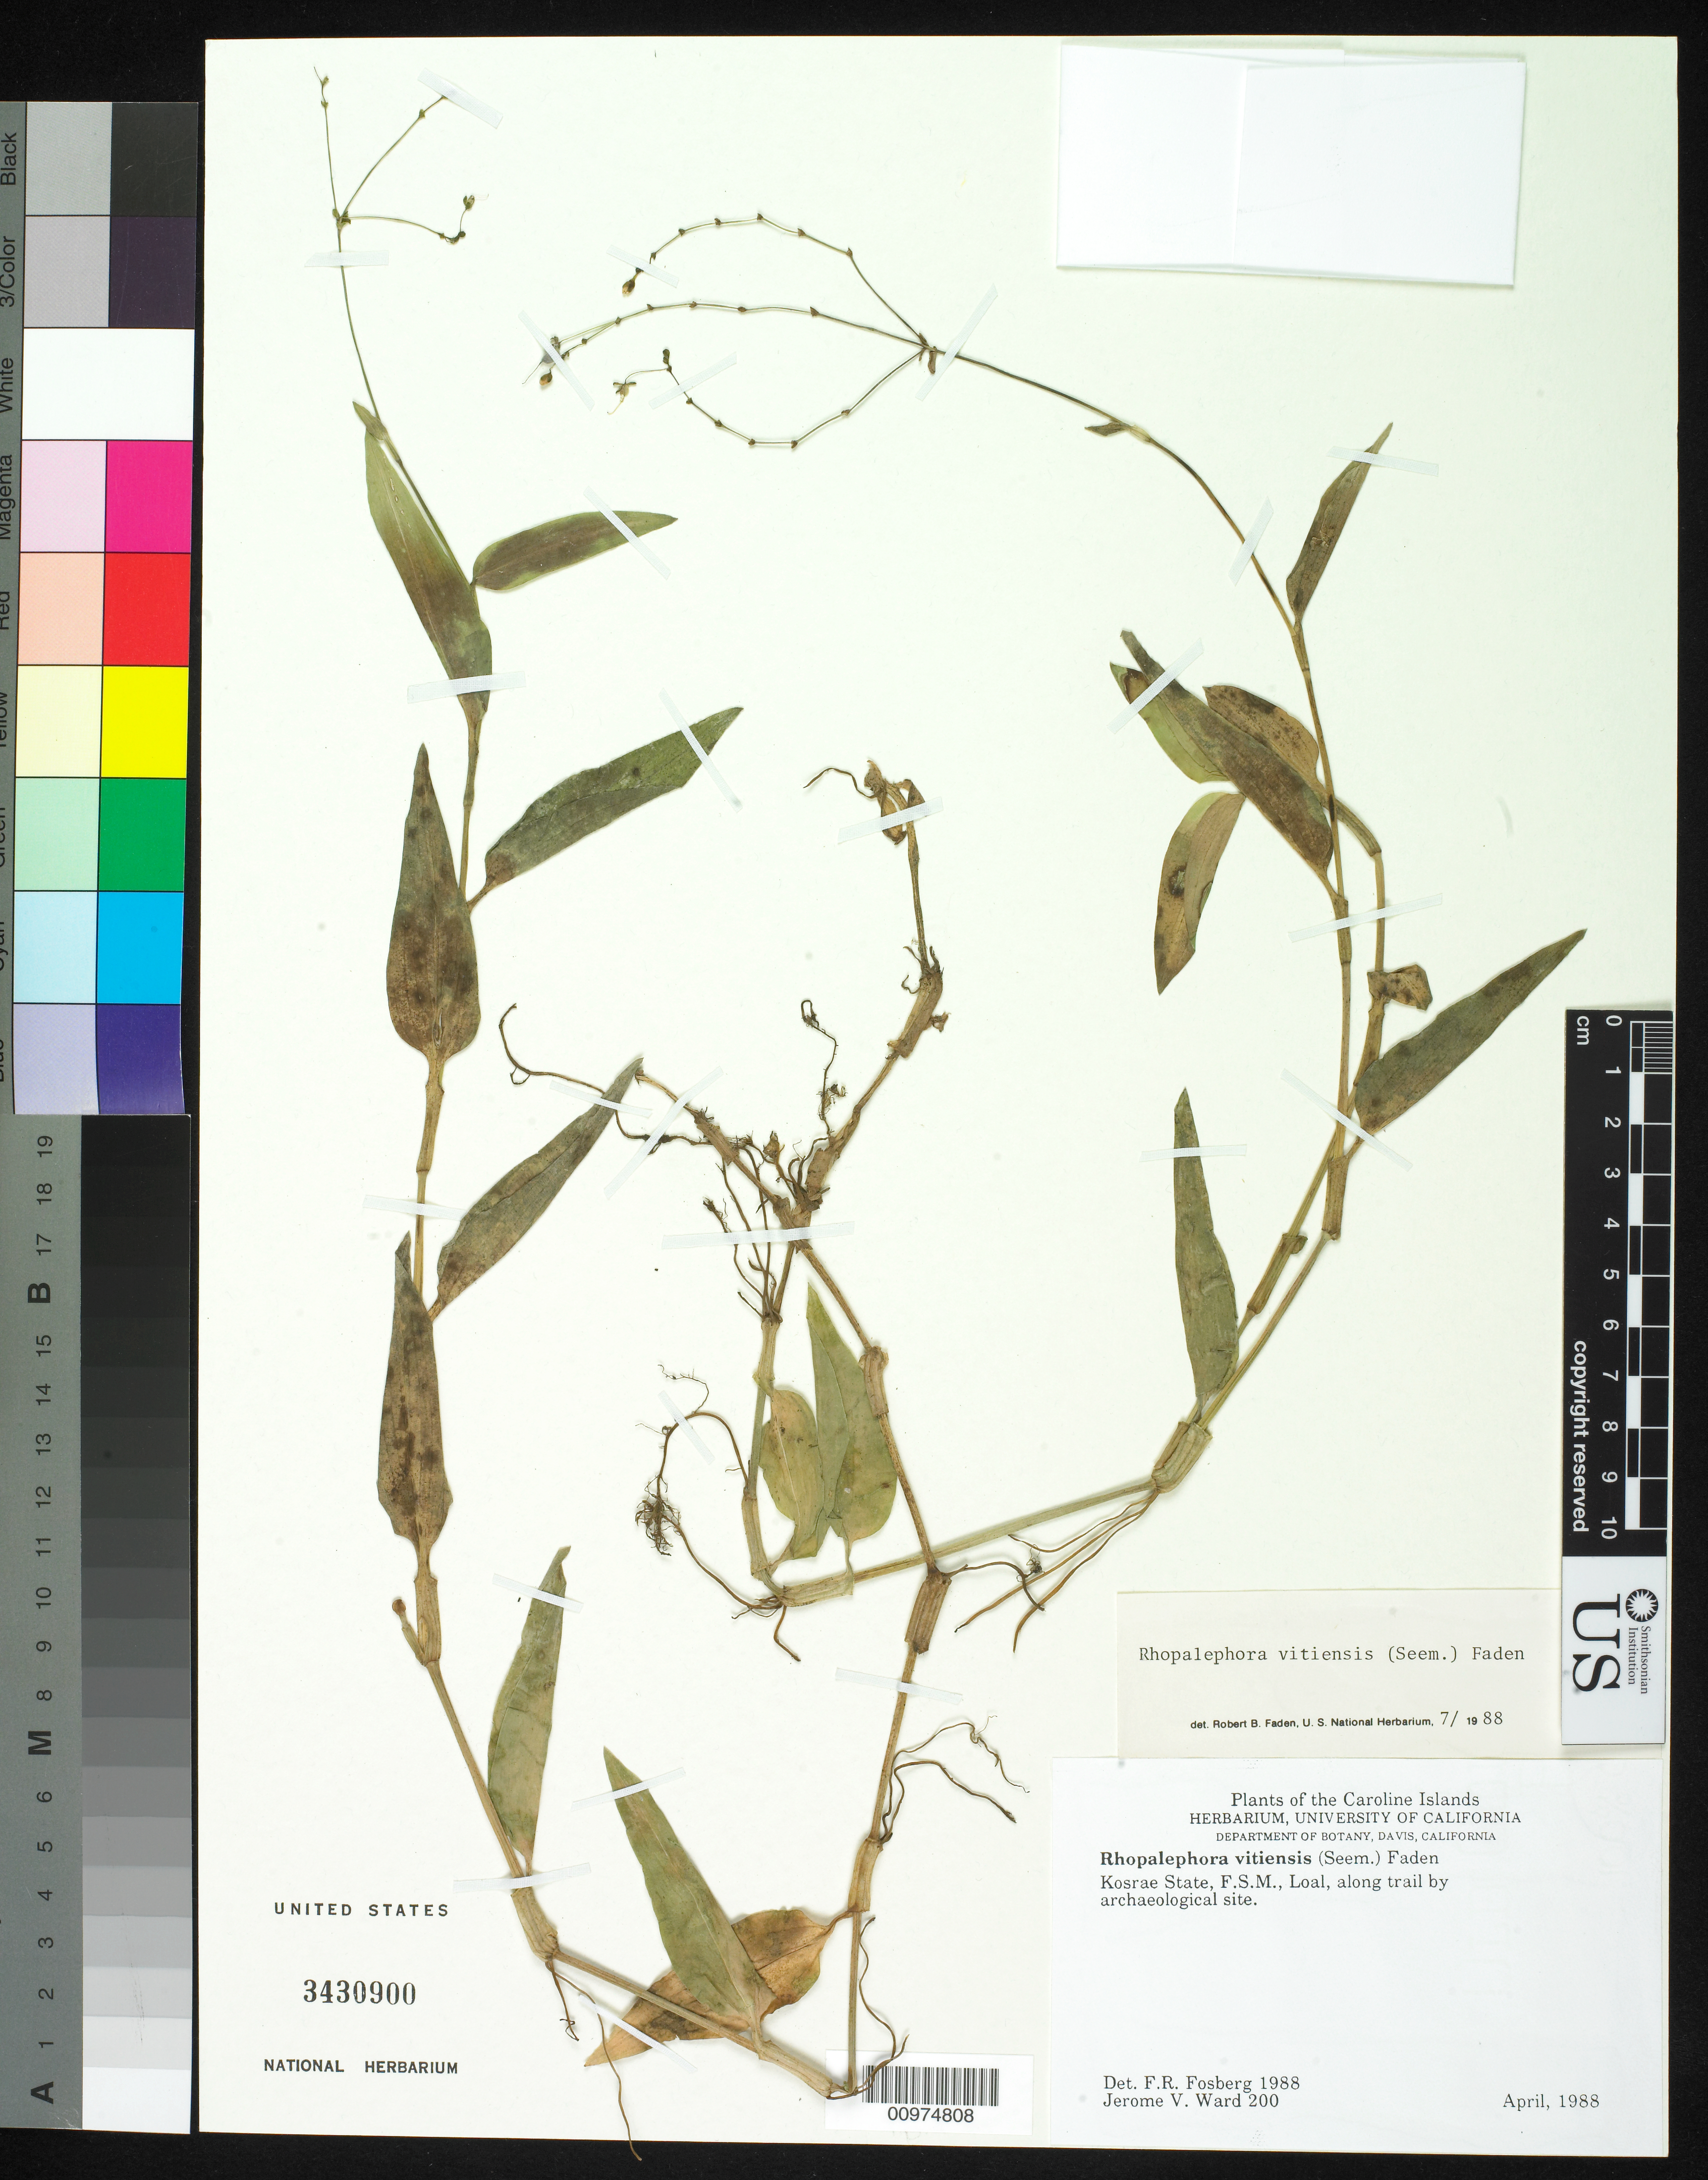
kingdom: Plantae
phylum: Tracheophyta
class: Liliopsida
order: Commelinales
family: Commelinaceae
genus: Rhopalephora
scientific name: Rhopalephora vitiensis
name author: (Seem.) Faden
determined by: Faden, Robert B., (US), Smithsonian Institution - National Museum of Natural History (UNITED STATES)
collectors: J. V. Ward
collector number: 200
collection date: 1988-04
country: Micronesia, Federated States of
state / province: Kosrae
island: Kosrae [Kusaie]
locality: Loal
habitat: along trail by archaeological site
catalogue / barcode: US 3430900